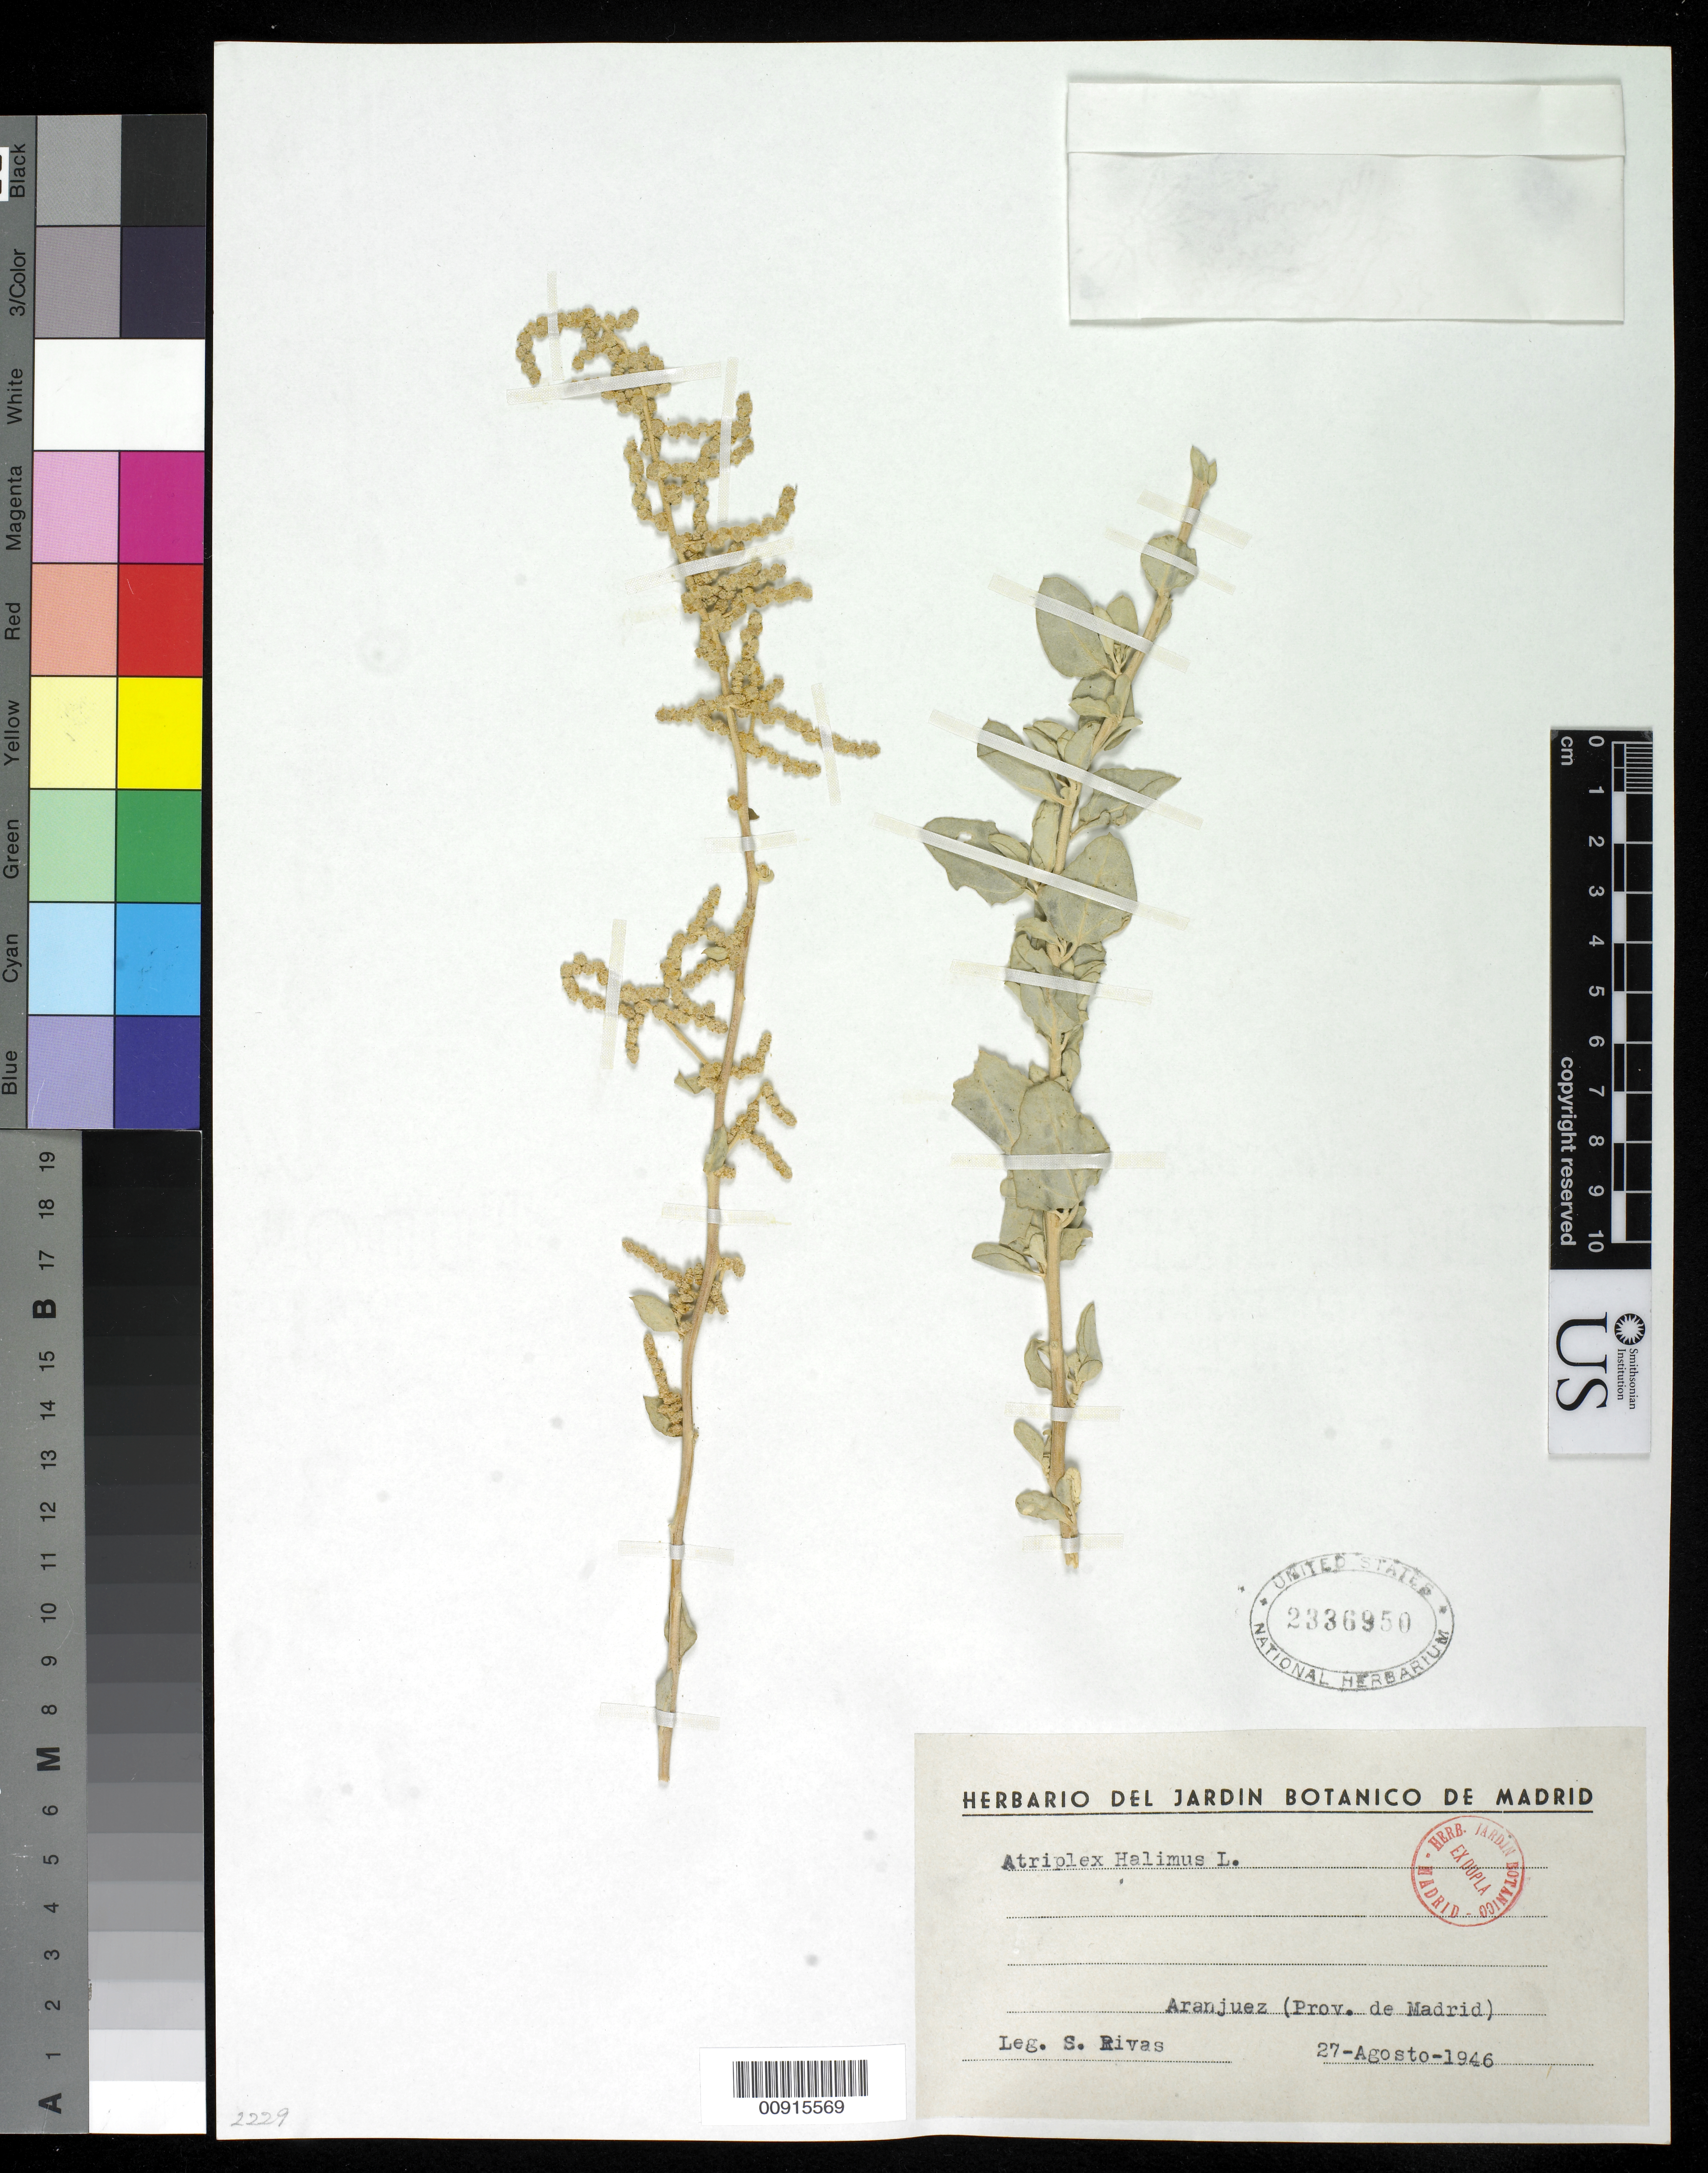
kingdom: Plantae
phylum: Tracheophyta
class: Magnoliopsida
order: Caryophyllales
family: Amaranthaceae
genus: Atriplex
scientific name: Atriplex halimus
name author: L.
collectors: S. Rivas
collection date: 1946-08-27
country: Spain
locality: Aranjuez, prov. de Madrid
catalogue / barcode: US 2336950